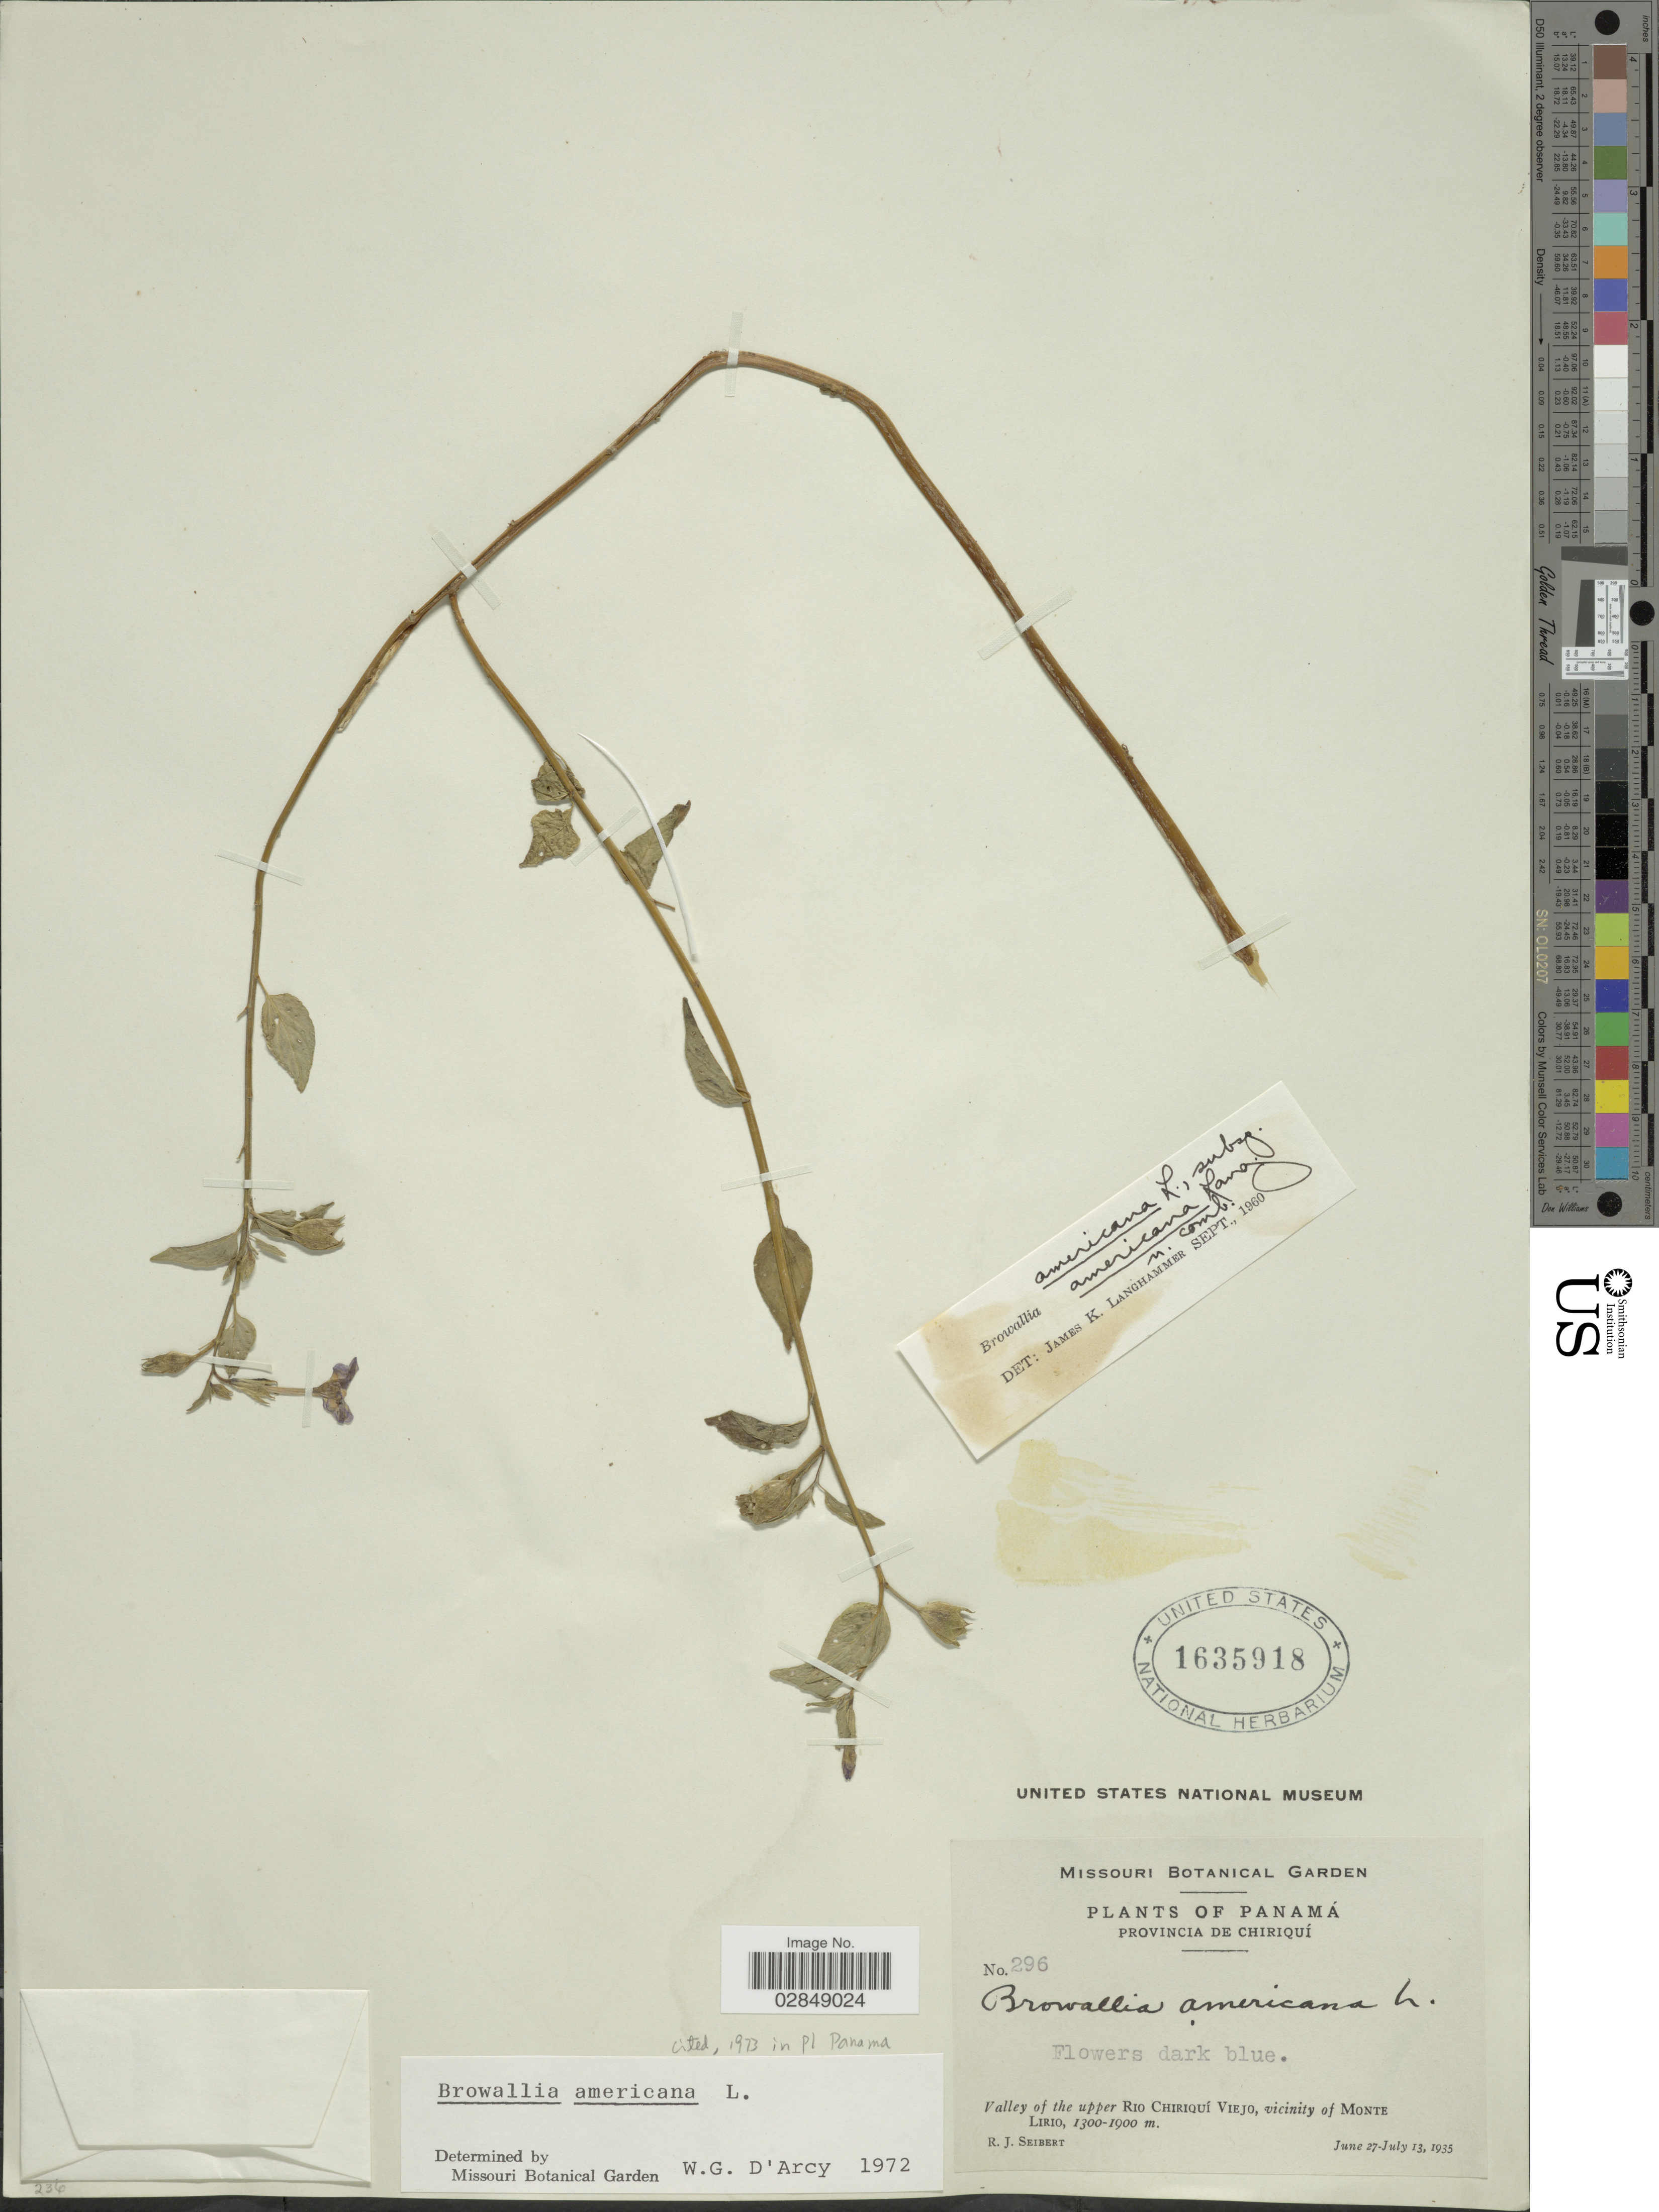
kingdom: Plantae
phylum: Tracheophyta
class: Magnoliopsida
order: Solanales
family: Solanaceae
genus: Browallia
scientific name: Browallia americana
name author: L.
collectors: R. J. Seibert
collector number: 296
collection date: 1935-06-27/1935-07-13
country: Panama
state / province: Chiriqui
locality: Valley of the upper Rio Chiriquí, vicinity of Monte Lirio.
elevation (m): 1300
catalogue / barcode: US 1635918